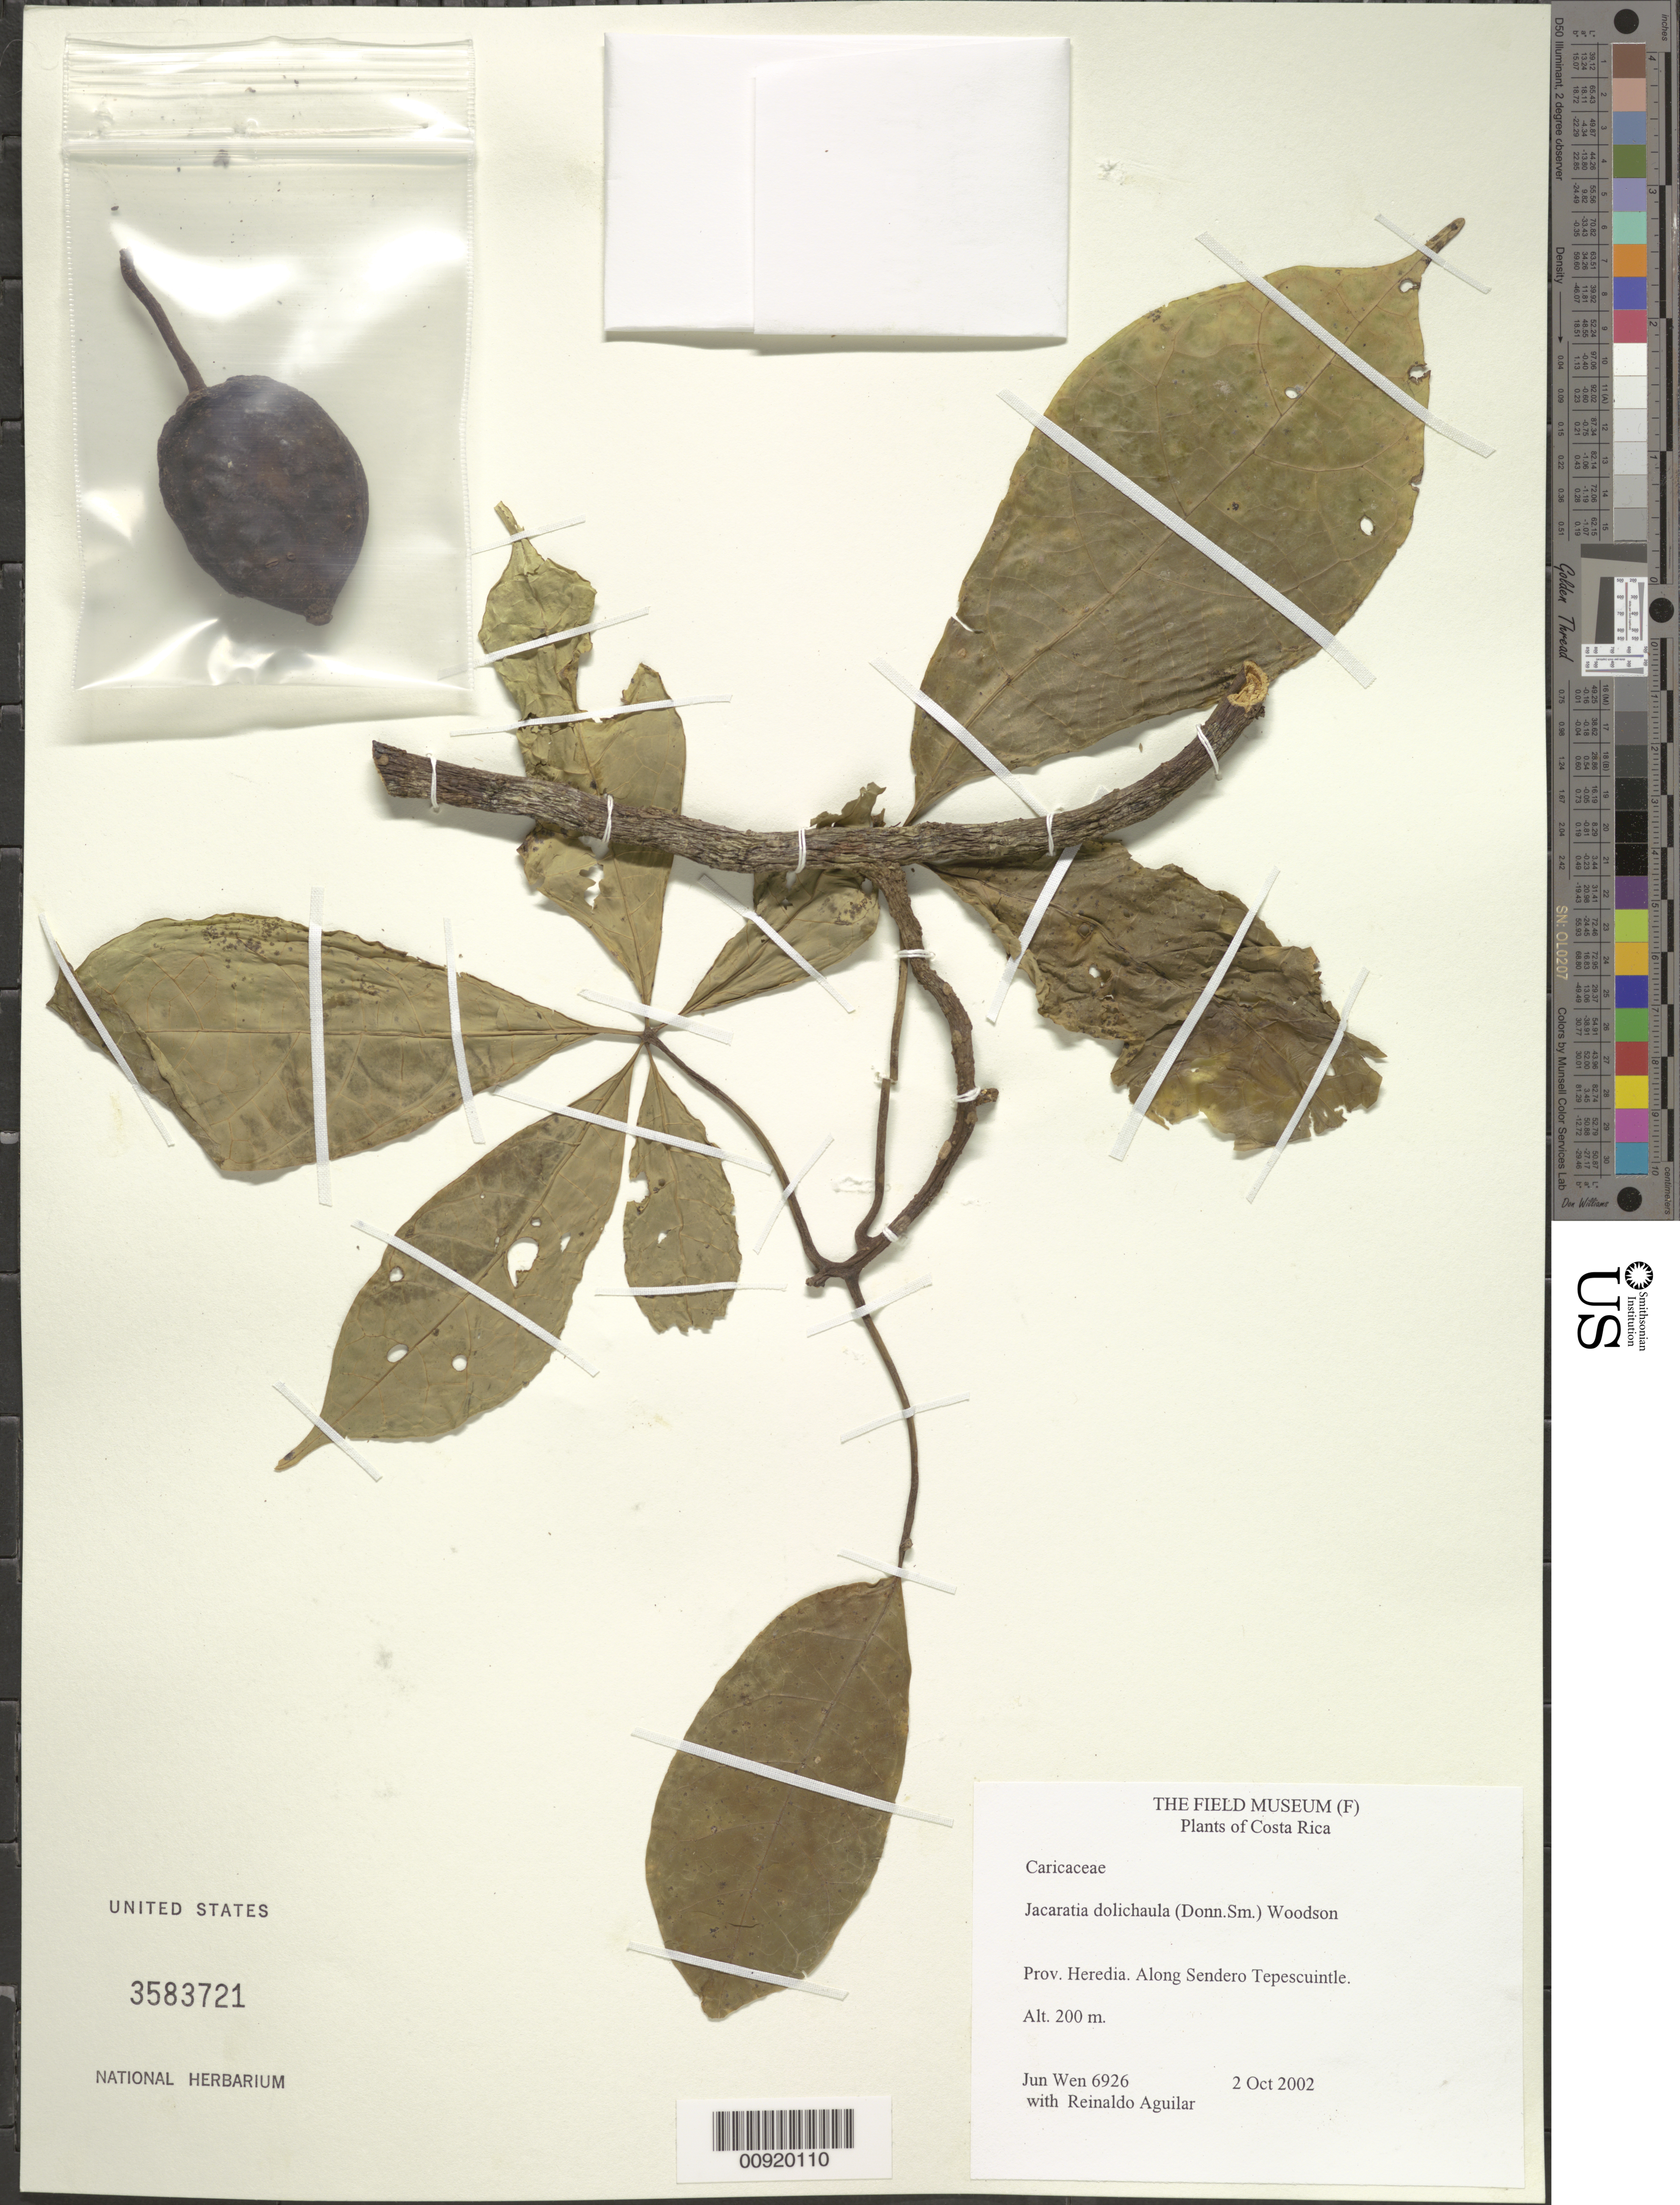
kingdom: Plantae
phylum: Tracheophyta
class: Magnoliopsida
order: Brassicales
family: Caricaceae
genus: Jacaratia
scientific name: Jacaratia dolichaula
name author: (Donn. Sm.) Woodson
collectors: J. Wen & R. Aguilar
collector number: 6926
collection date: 2002-10-02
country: Costa Rica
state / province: Heredia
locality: Along Sendero Tepescuintle.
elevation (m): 200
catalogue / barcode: US 3583721